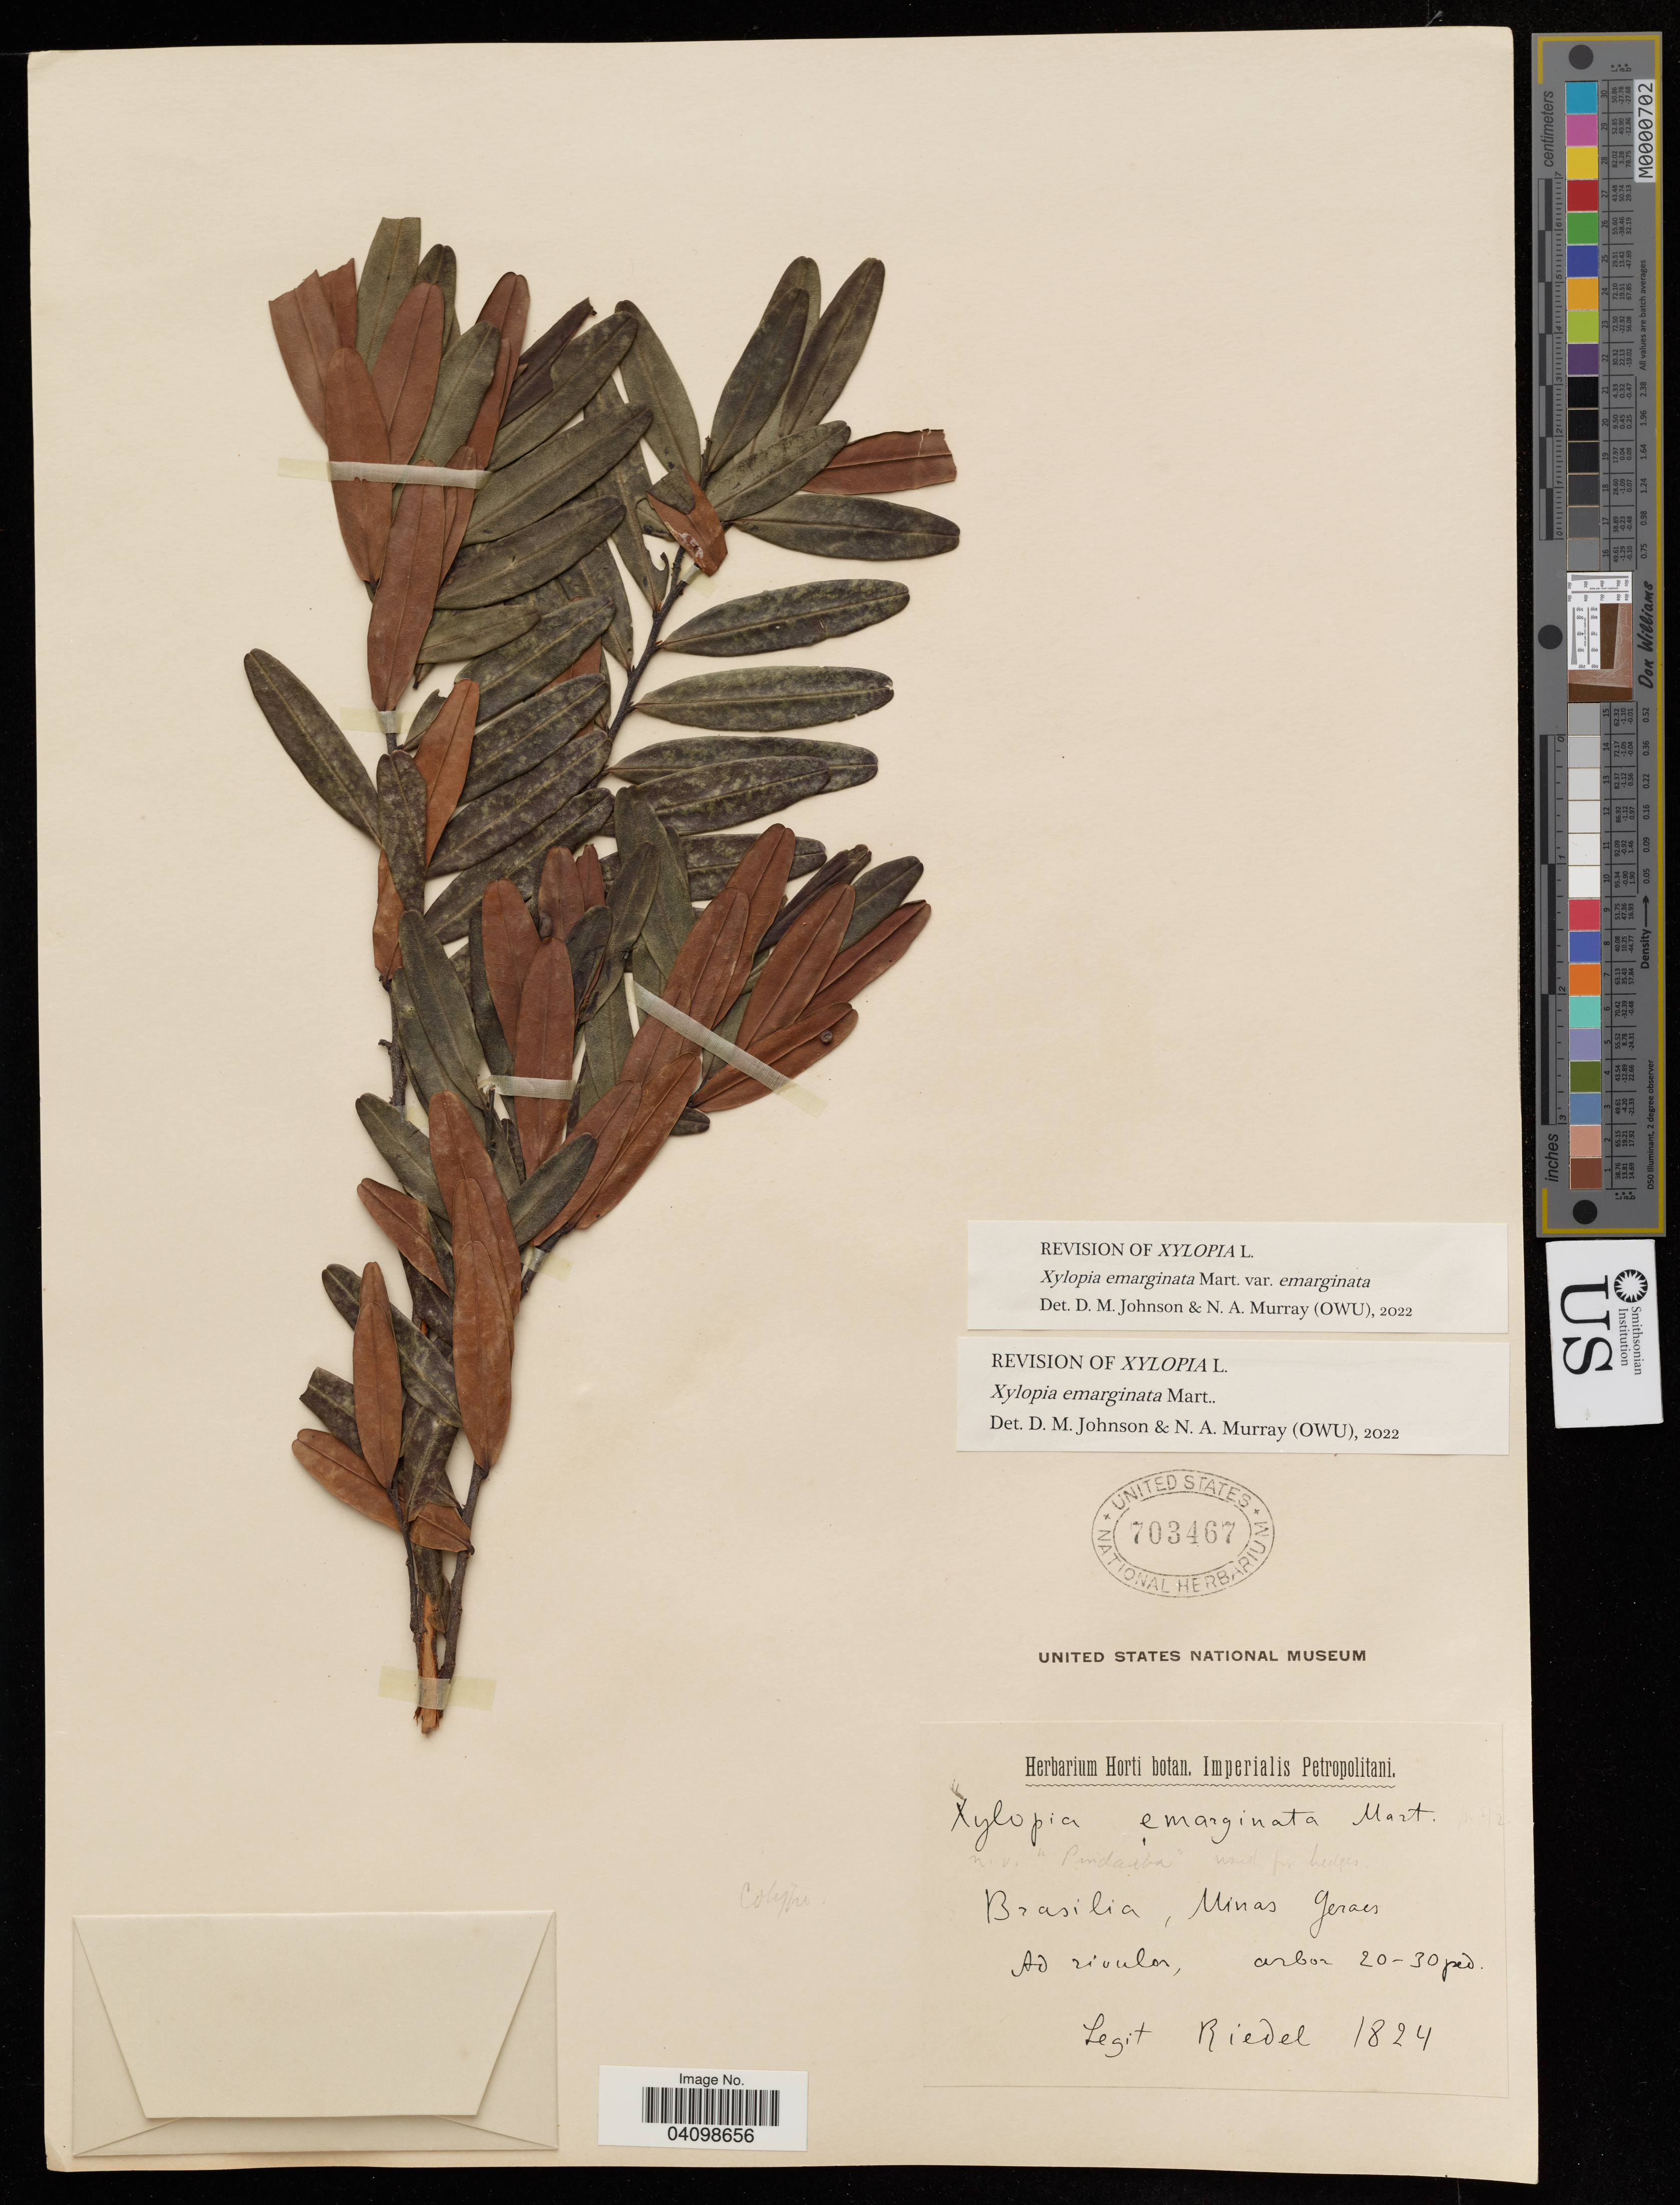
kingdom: Plantae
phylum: Tracheophyta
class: Magnoliopsida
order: Magnoliales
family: Annonaceae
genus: Xylopia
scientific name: Xylopia emarginata var. emarginata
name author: Mart.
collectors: Riedel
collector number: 1824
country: Brazil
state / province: Minas Gerais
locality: Ad rivulos.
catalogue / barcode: US 703467